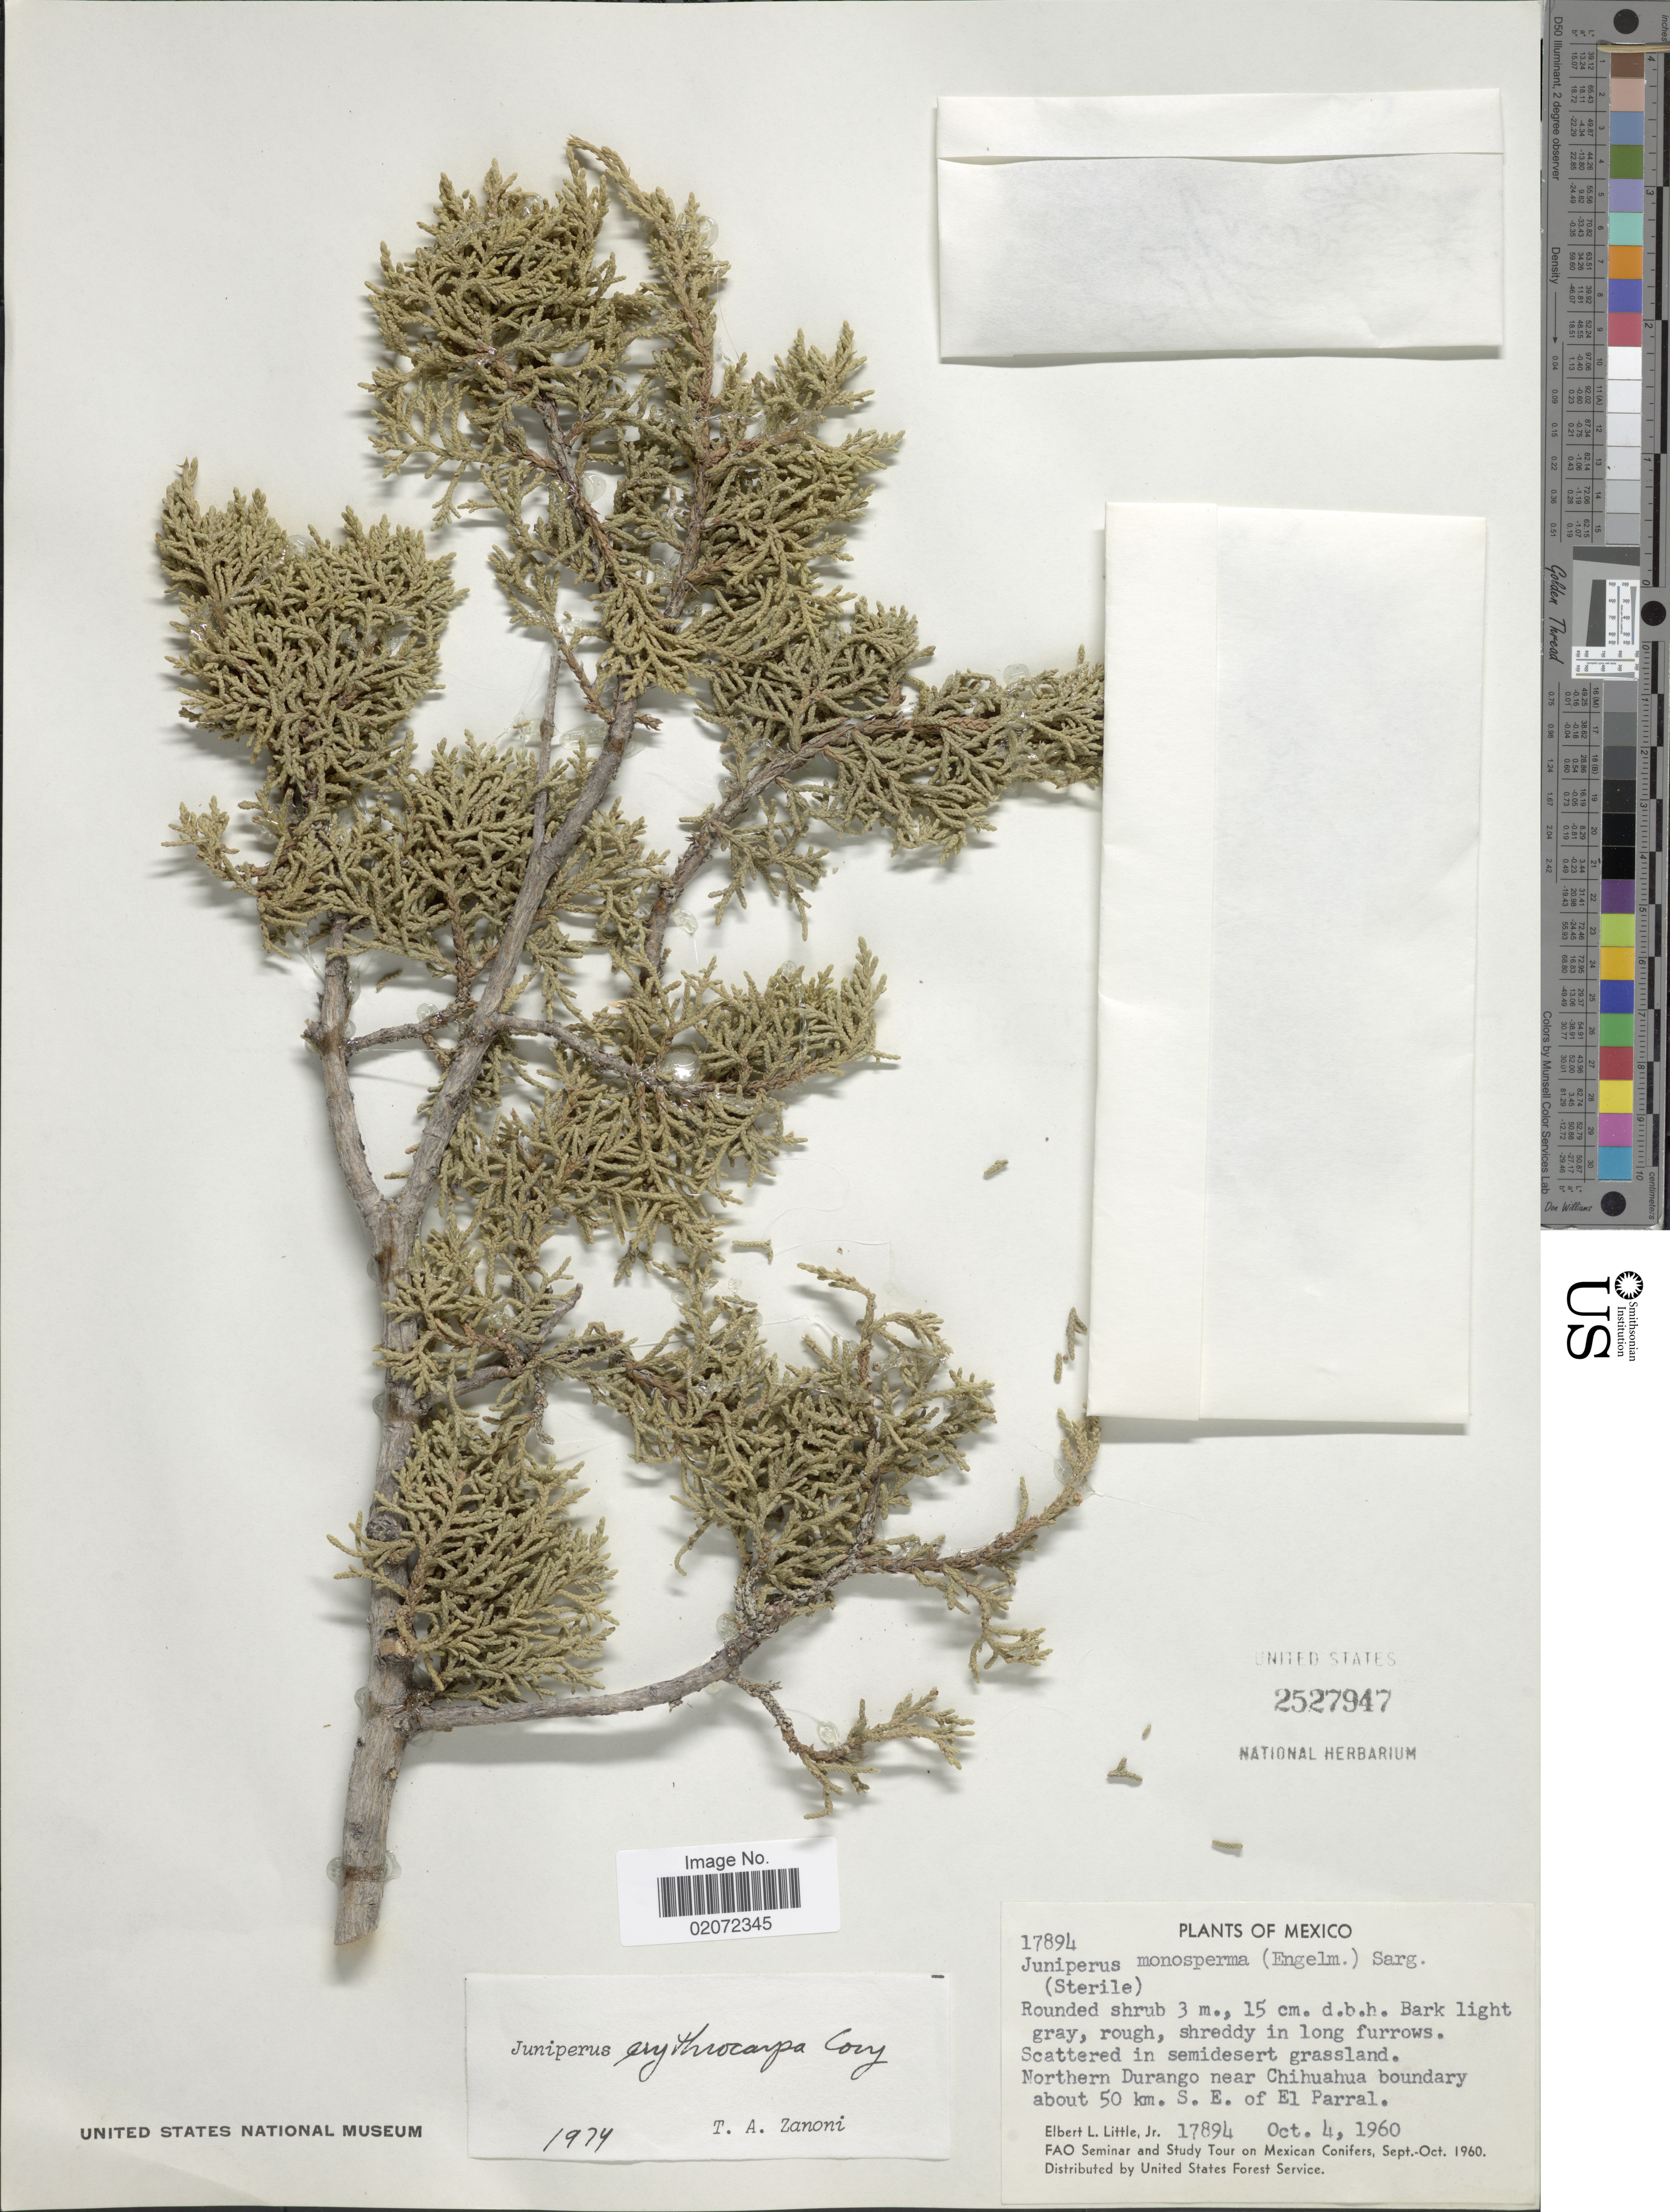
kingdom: Plantae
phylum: Tracheophyta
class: Pinopsida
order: Pinales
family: Cupressaceae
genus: Juniperus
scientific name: Juniperus coahuilensis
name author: (Martínez) Gaussen ex R.P. Adams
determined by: Ferguson, G. M.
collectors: E. L. Little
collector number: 17894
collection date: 1960-10-04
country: Mexico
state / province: Durango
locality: Northern Durango near Chihuahua boundary about 50 km. S. E. of El Parral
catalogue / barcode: US 2527947